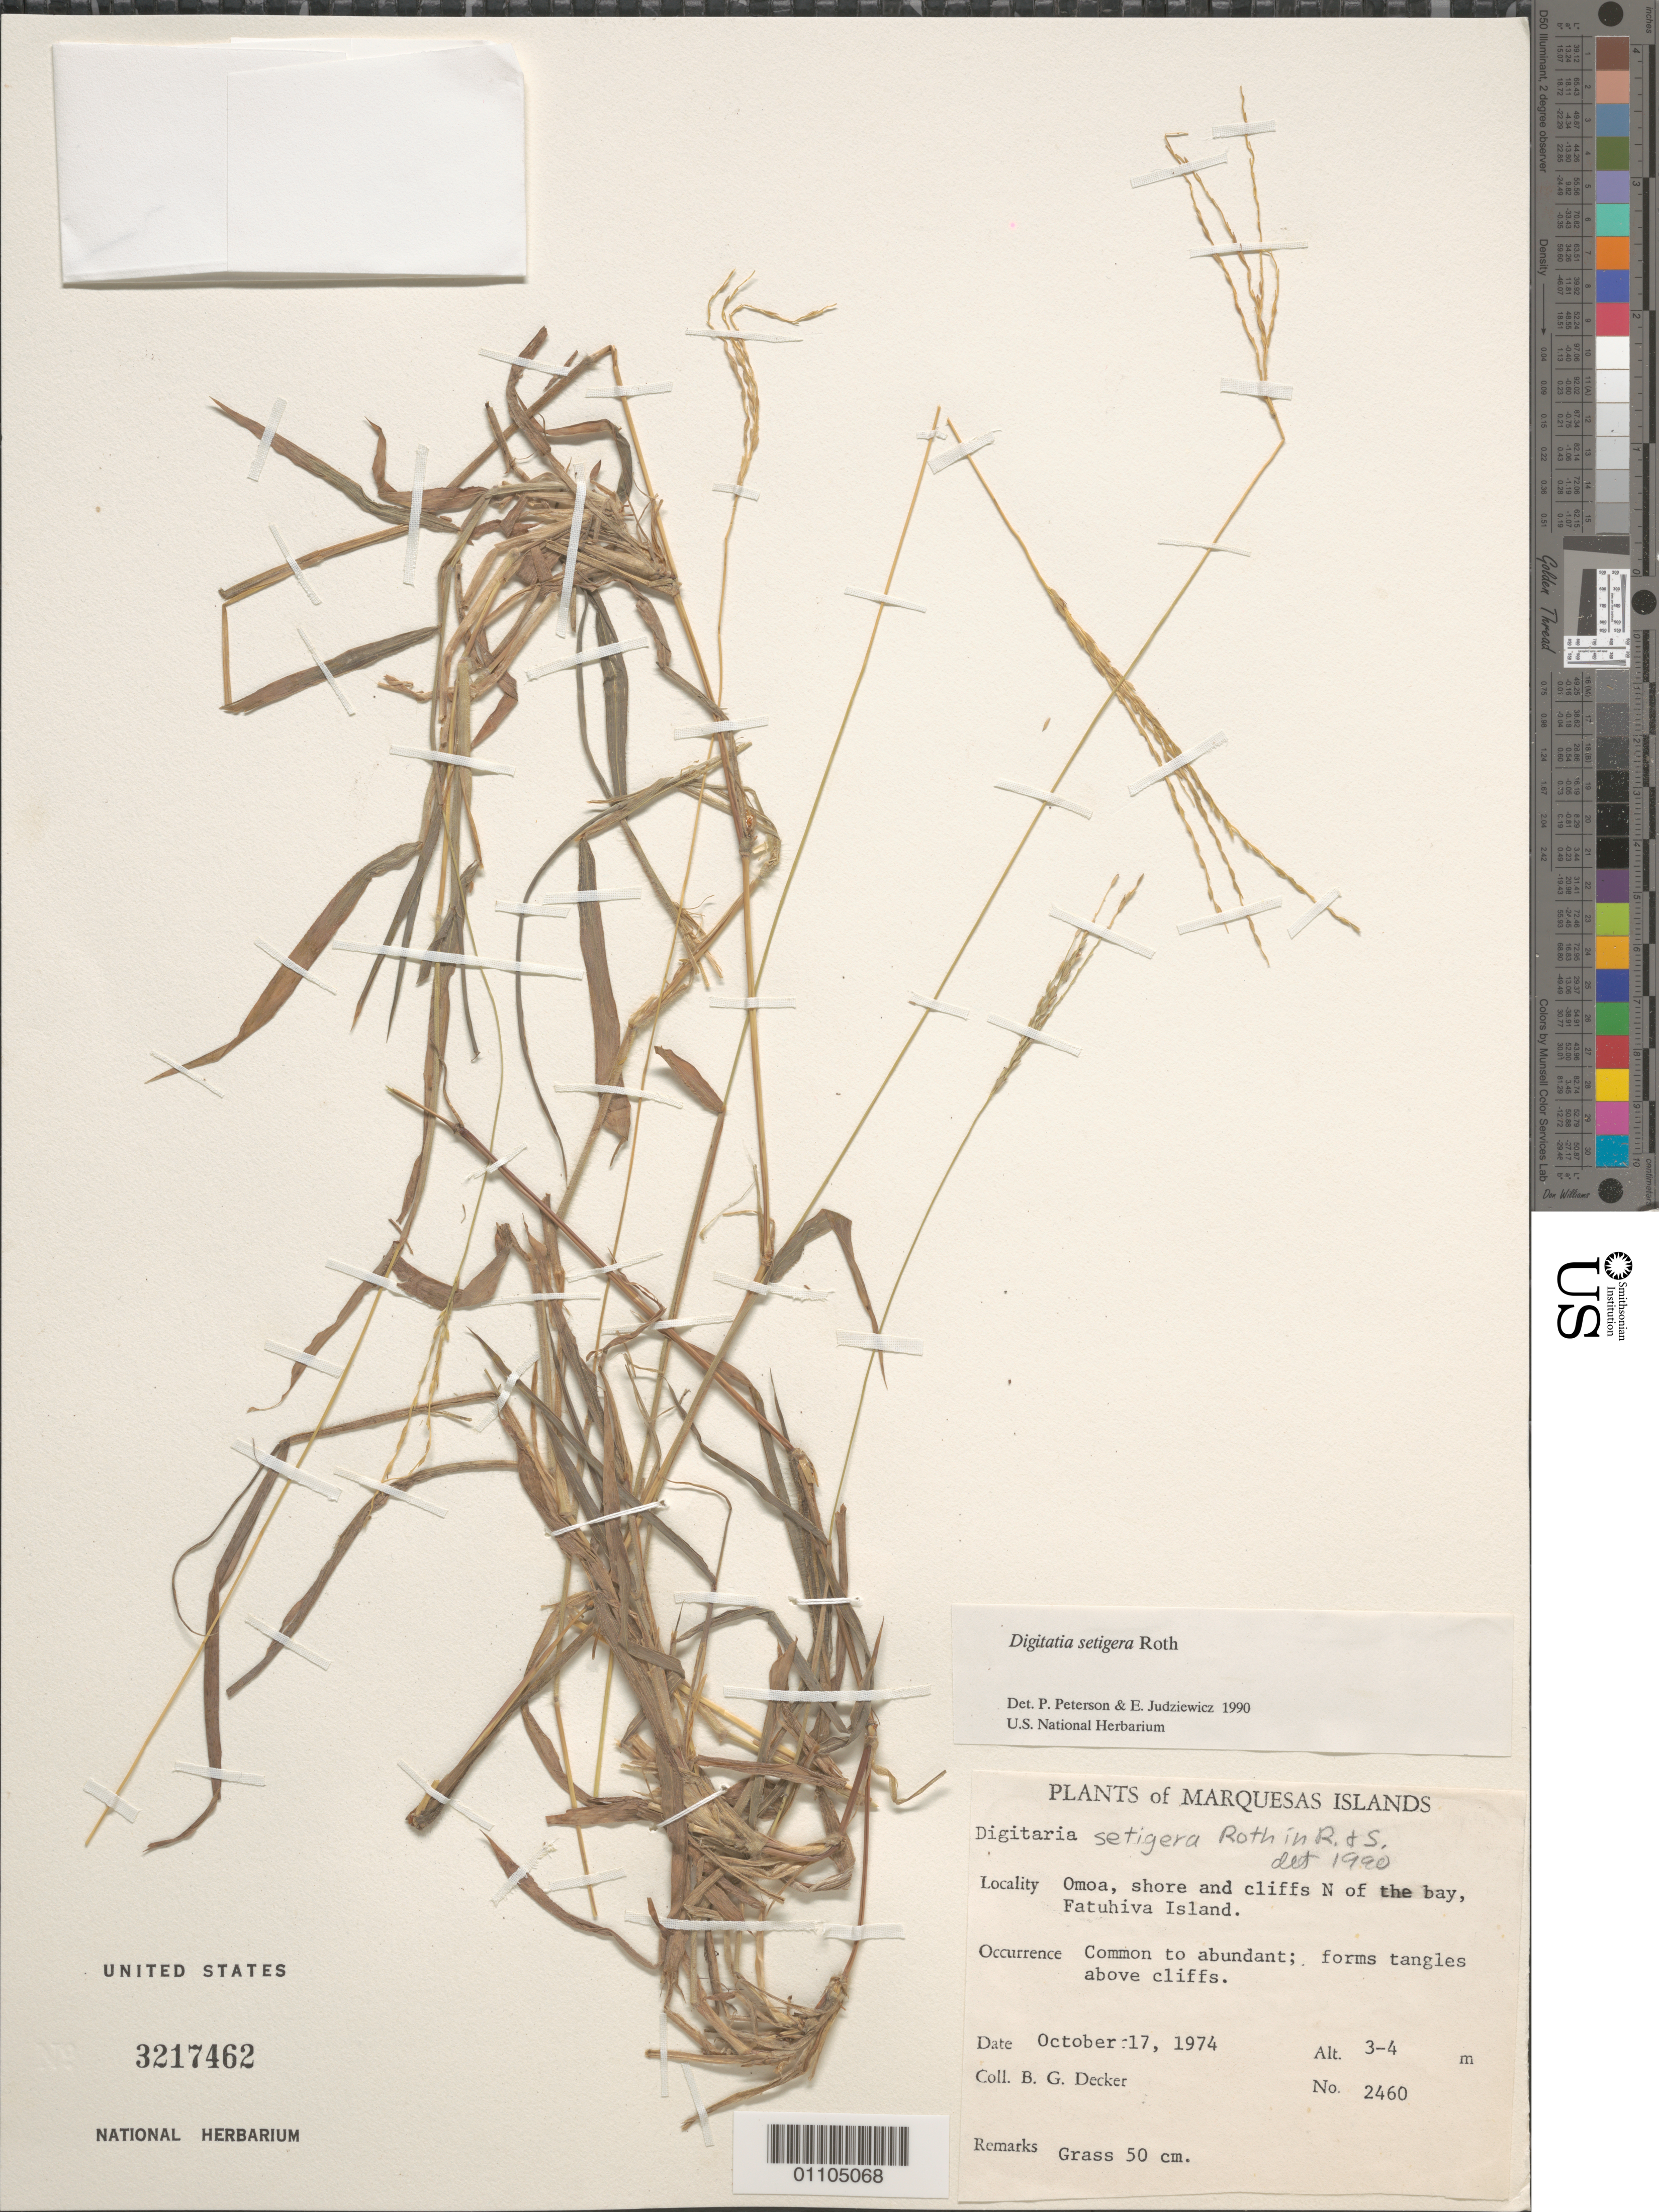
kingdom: Plantae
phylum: Tracheophyta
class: Liliopsida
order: Poales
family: Poaceae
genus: Digitaria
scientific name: Digitaria setigera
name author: Roth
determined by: Peterson, P. M.; Judziewicz, E. J.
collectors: B. G. Decker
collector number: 2460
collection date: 1974-10-17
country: French Polynesia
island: Fatu Hiva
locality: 'Omo'a, shore and cliffs N of bay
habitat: Forms tangles above cliffs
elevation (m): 3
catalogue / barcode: US 3217462